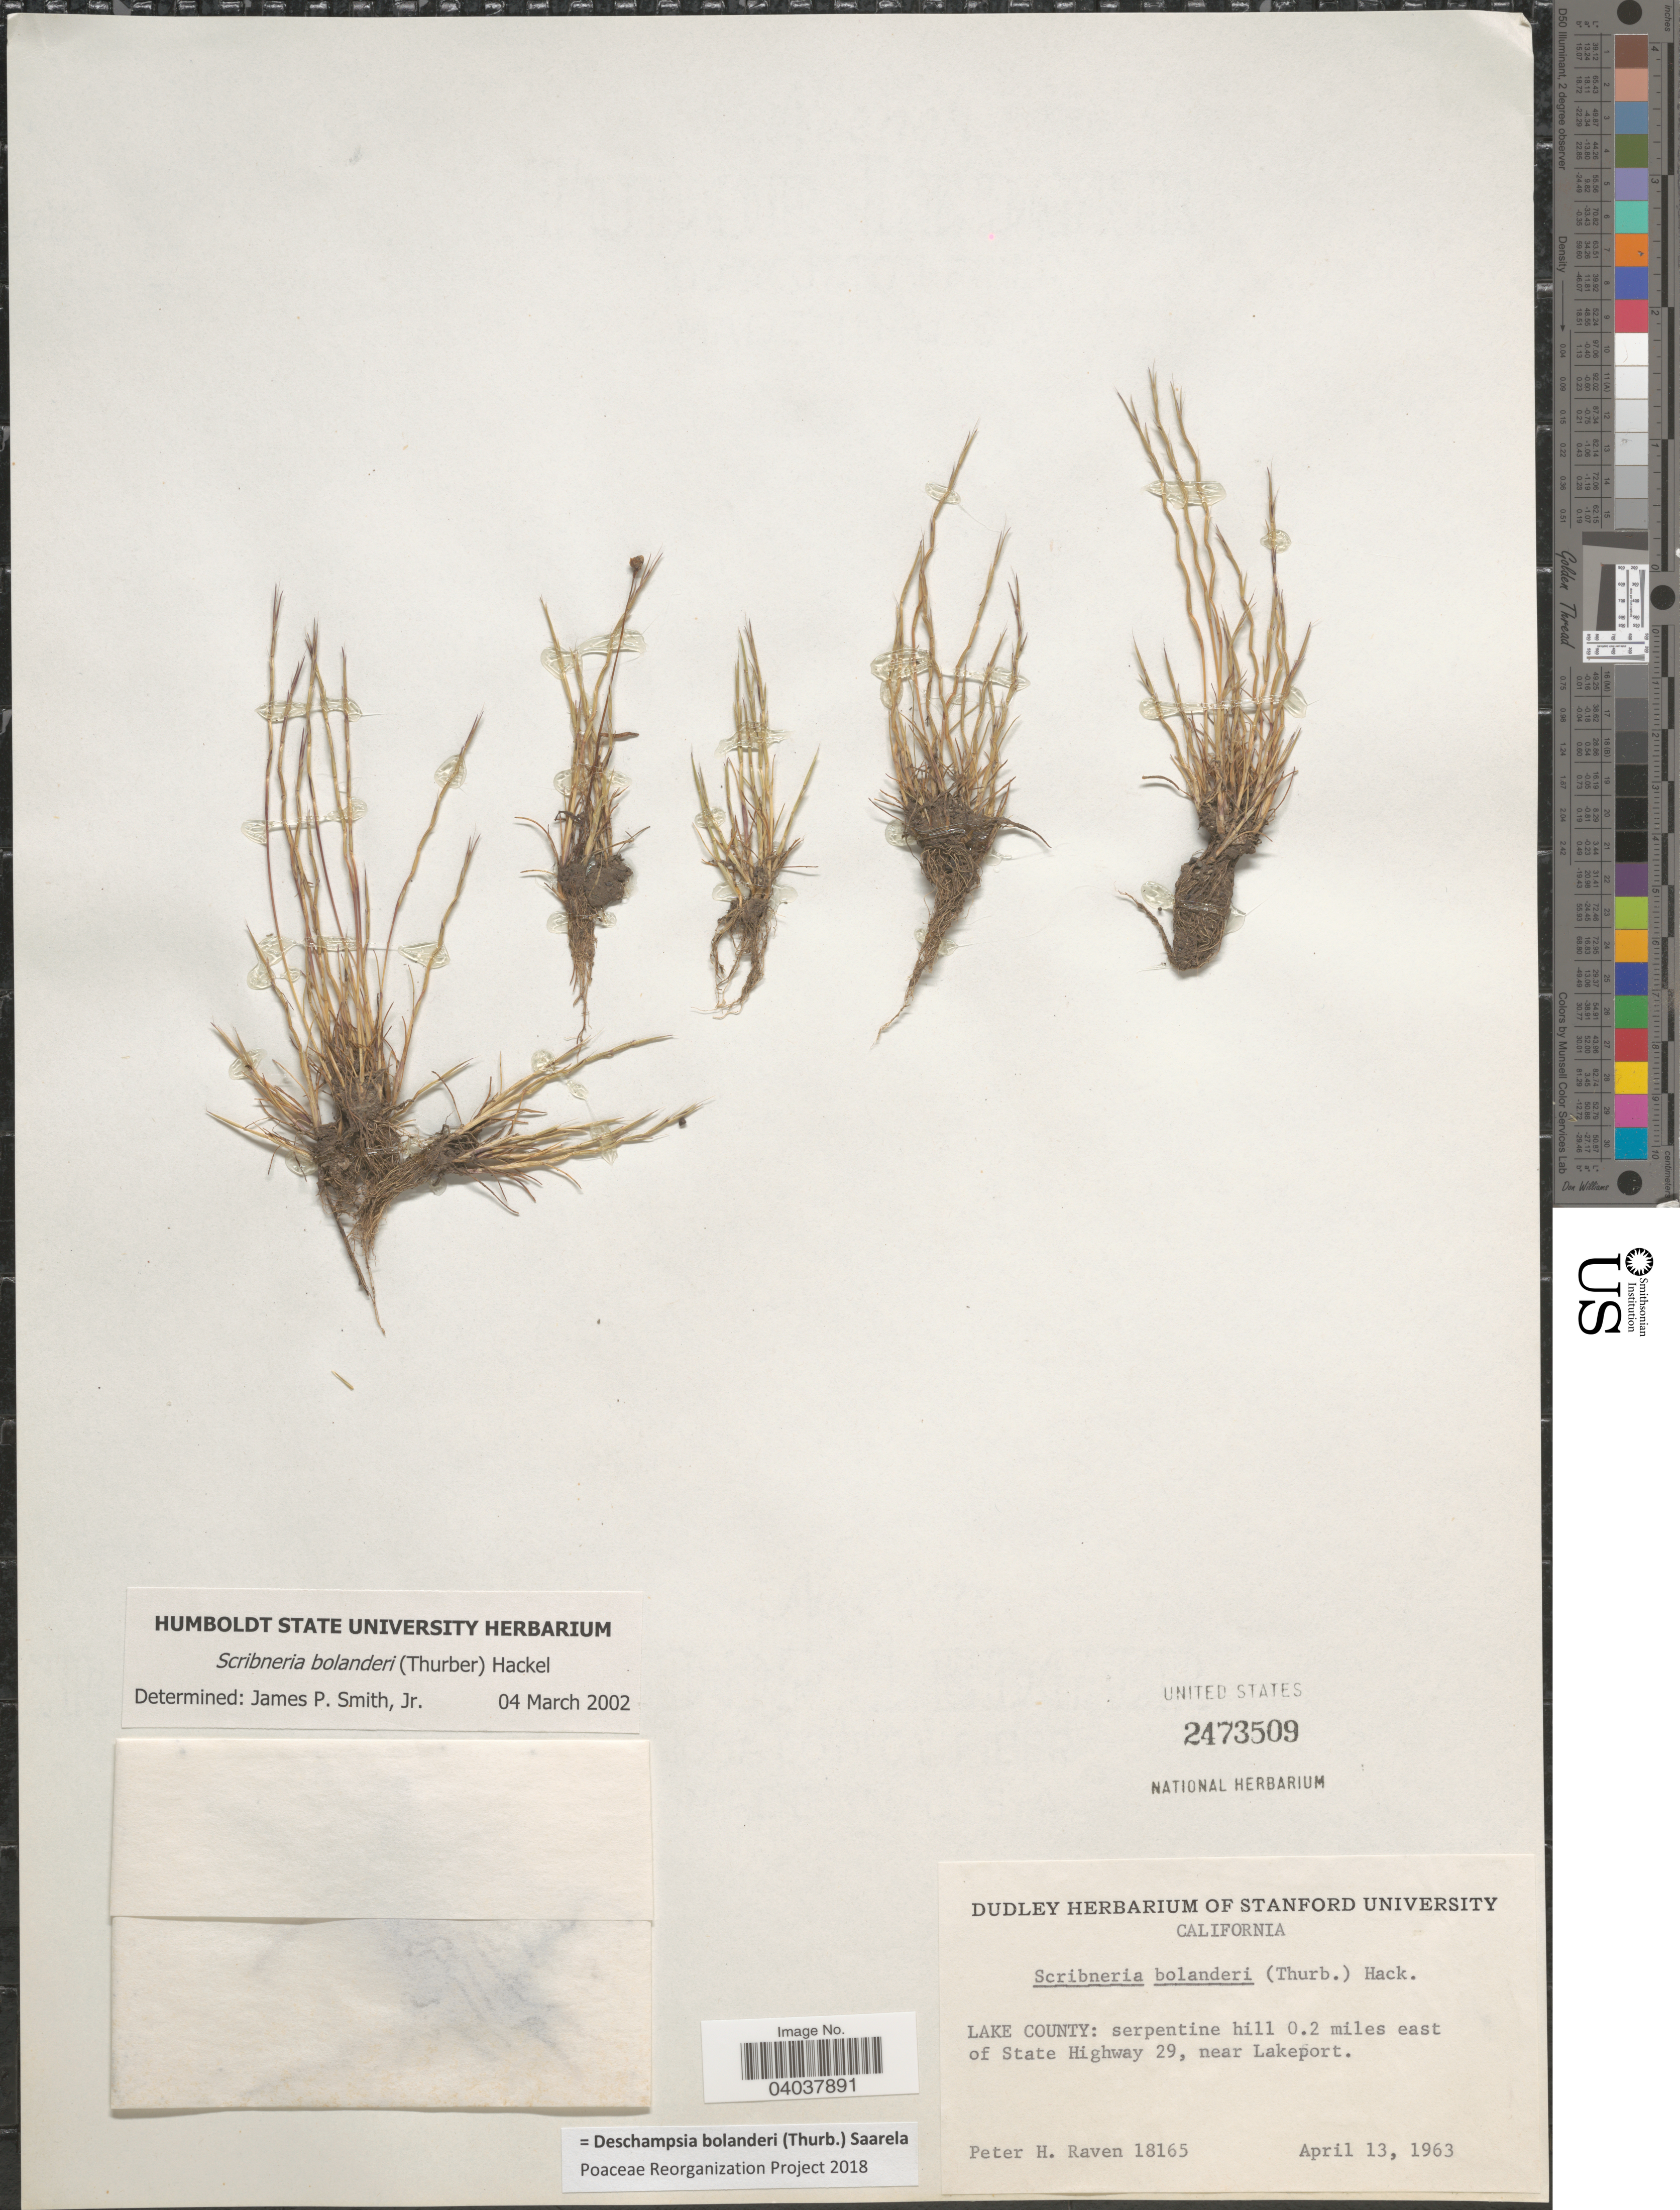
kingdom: Plantae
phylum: Tracheophyta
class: Liliopsida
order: Poales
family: Poaceae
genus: Deschampsia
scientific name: Deschampsia bolanderi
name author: (Thurb.) Saarela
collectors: P. Raven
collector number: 18165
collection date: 1963-04-13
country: United States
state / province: California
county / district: Lake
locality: Lake County: serpentine hill 0.2 miles east of State Highway 29, near Lakeport.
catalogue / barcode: US 2473509